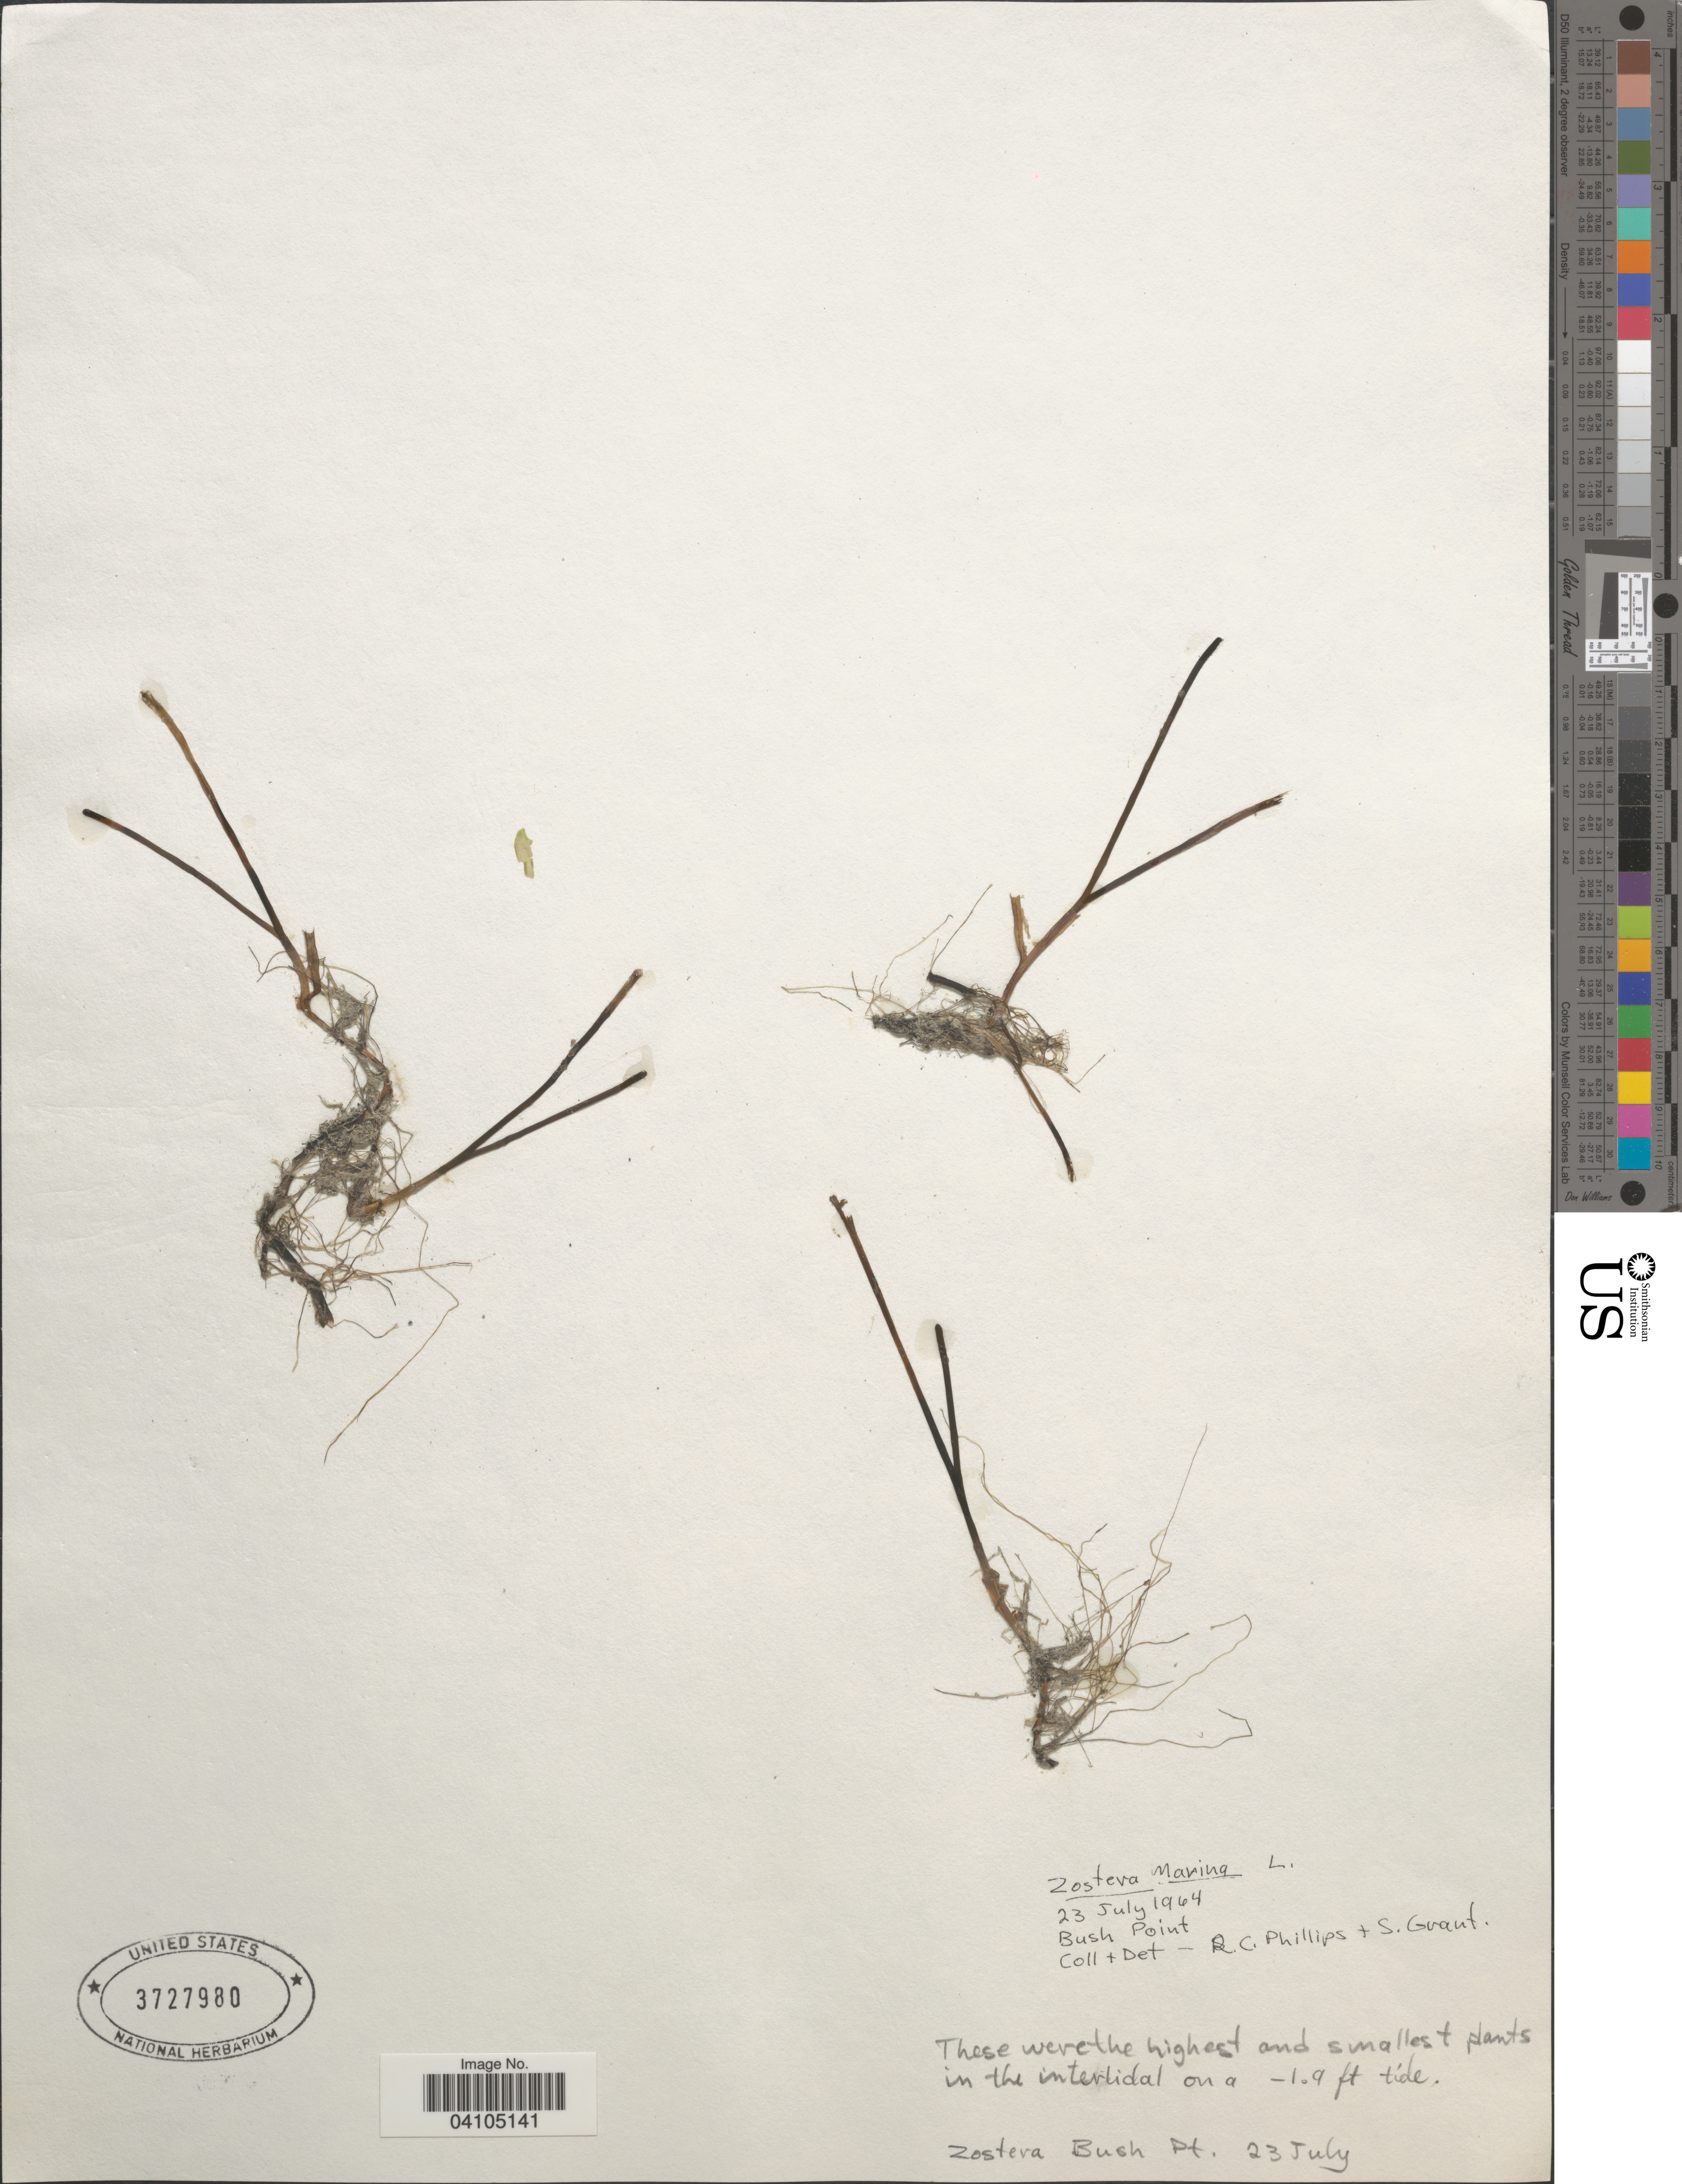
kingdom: Plantae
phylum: Tracheophyta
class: Liliopsida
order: Alismatales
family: Zosteraceae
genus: Zostera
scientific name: Zostera marina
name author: L.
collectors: R. C. Phillips & S. Grant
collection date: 1964-07-23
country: United States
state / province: Washington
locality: Bush Point.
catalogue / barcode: US 3727980